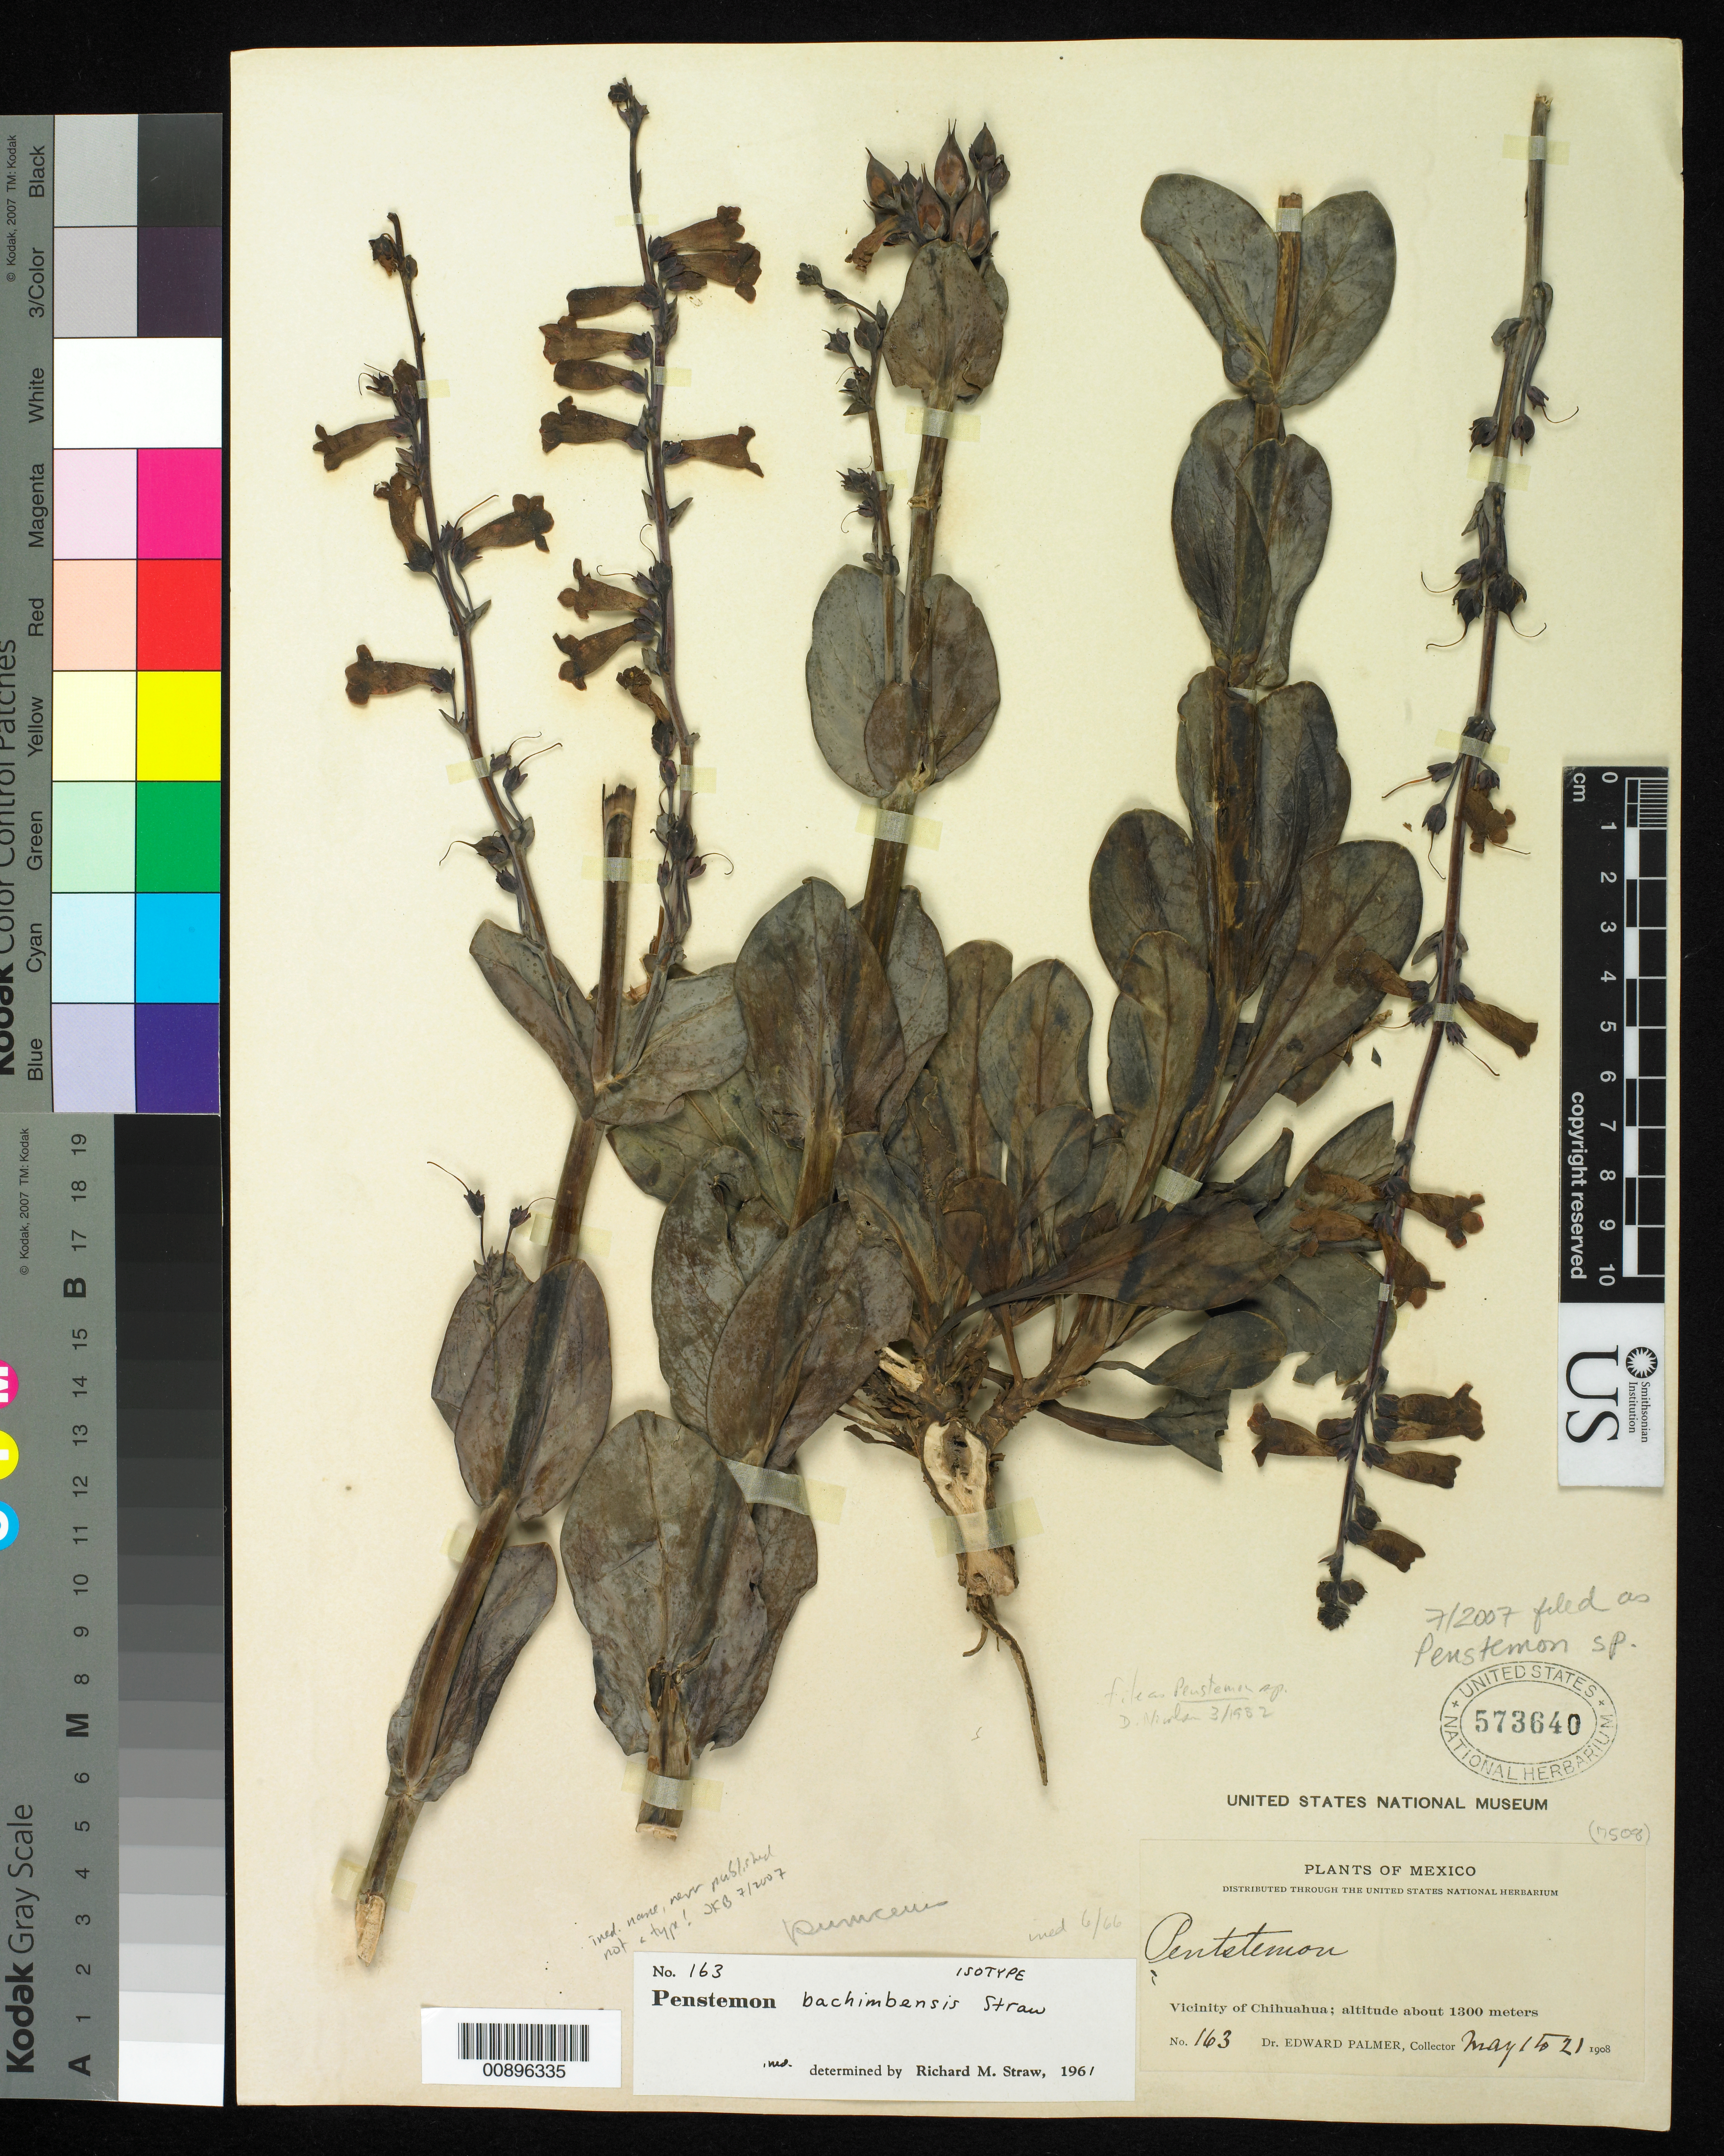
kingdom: Plantae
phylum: Tracheophyta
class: Magnoliopsida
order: Lamiales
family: Plantaginaceae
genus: Penstemon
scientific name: Penstemon sp.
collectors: E. Palmer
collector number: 163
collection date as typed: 01 May 1908 to 21 May 1908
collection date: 1908-05-01/1908-05-21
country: Mexico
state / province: Chihuahua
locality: Vicinity of Chihuahua.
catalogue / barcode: US 573640